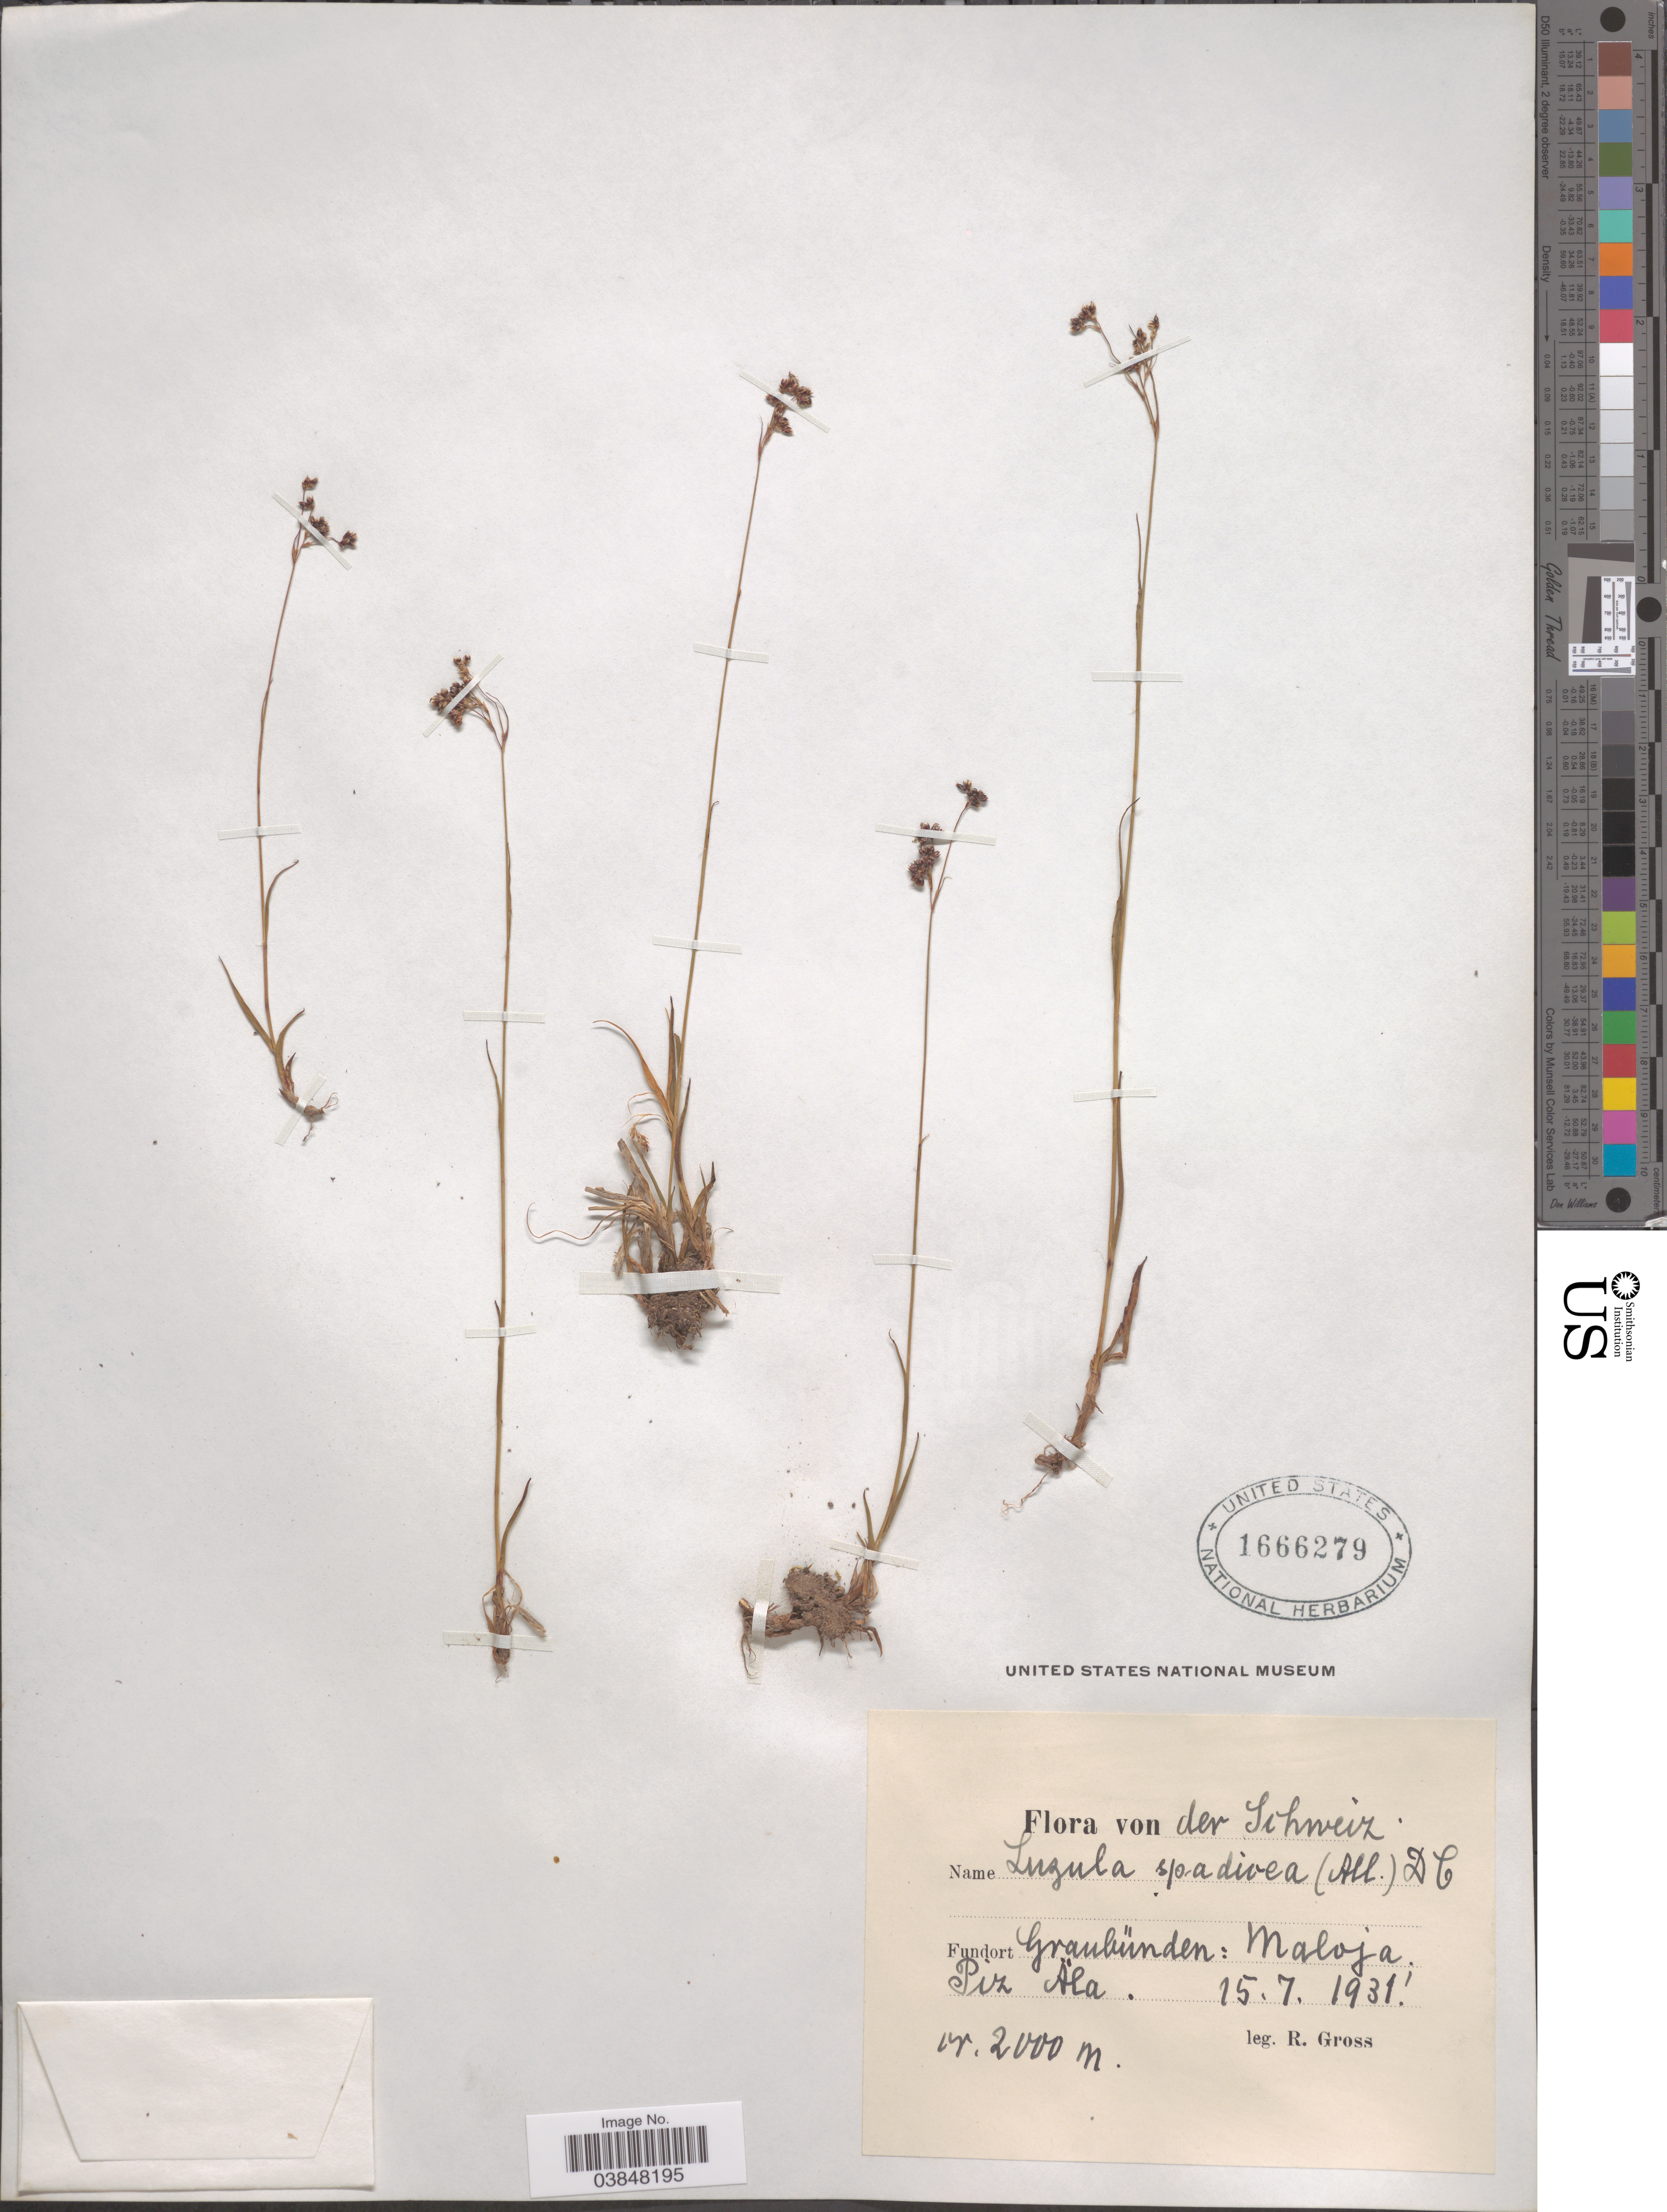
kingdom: Plantae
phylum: Tracheophyta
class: Liliopsida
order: Poales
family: Juncaceae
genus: Luzula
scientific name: Luzula spadicea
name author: DC.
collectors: R. Gross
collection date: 1931-07-15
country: Switzerland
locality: Schweiz. Fundort Graubünden: Maloja. Piz Äla.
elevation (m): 2000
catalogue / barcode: US 1666279